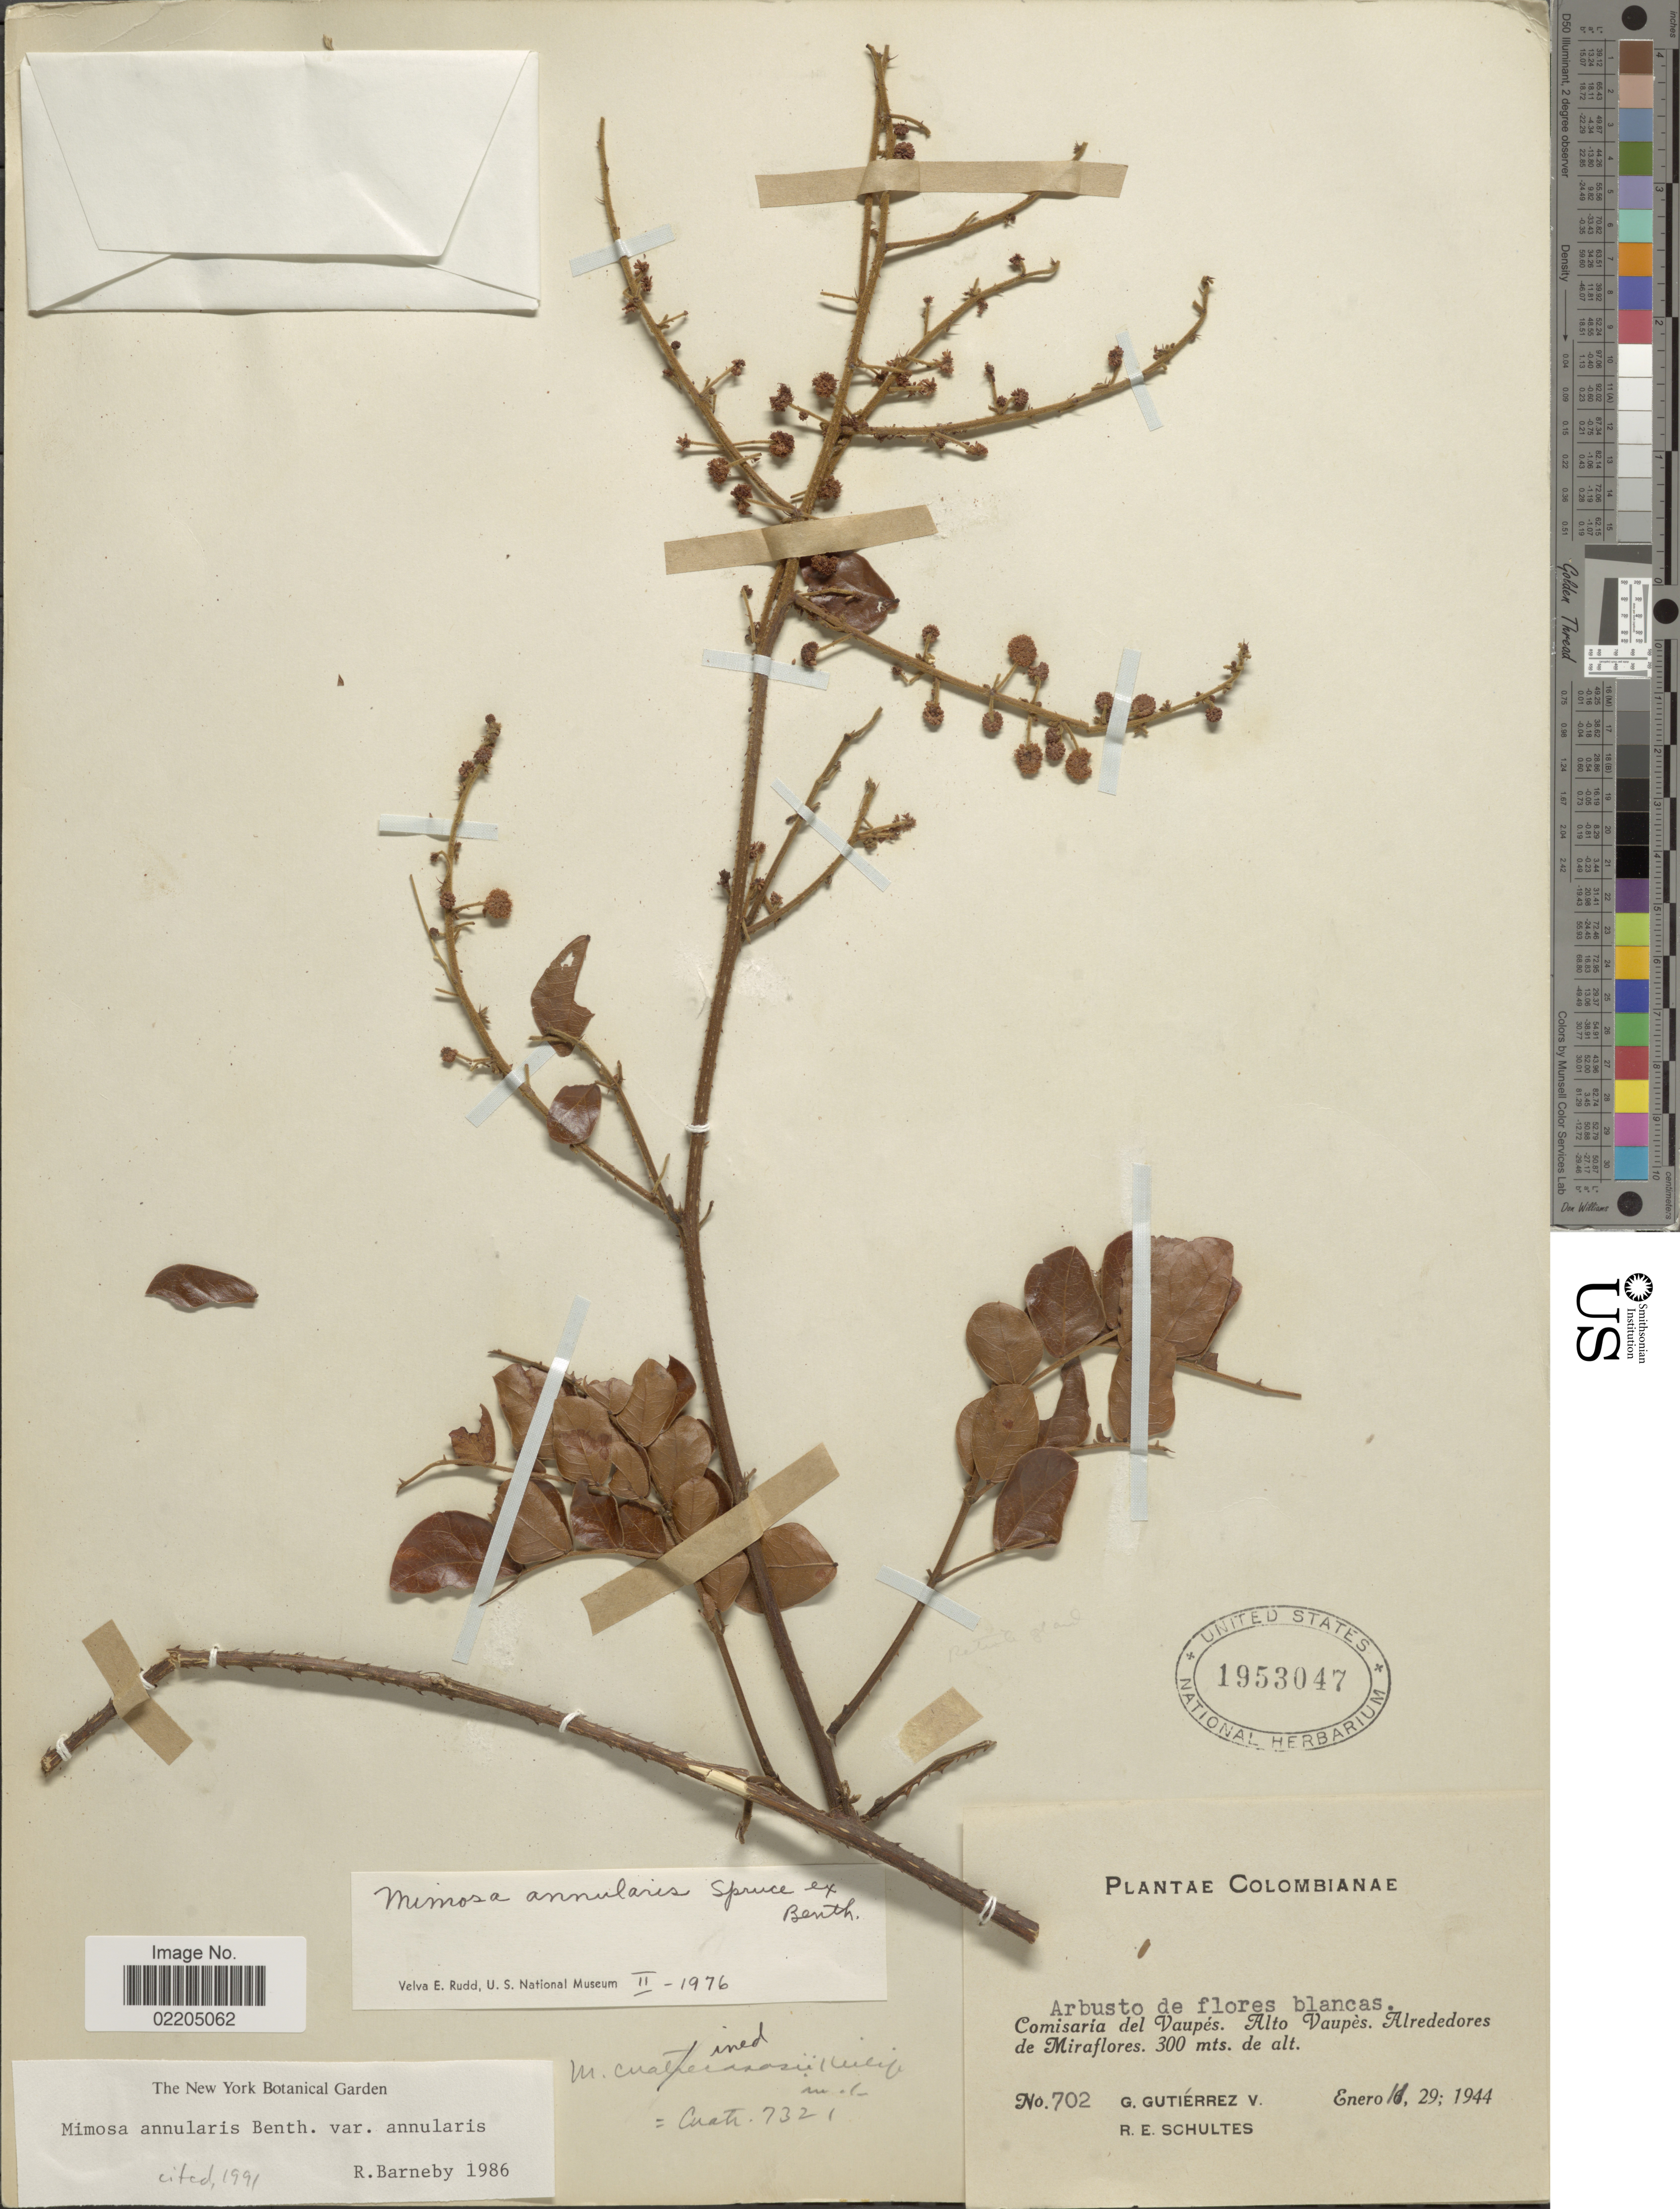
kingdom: Plantae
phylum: Tracheophyta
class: Magnoliopsida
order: Fabales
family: Fabaceae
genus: Mimosa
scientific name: Mimosa annularis var. annularis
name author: Benth.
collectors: G. Gutiérrez V. & R. E. Schultes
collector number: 702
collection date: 1944-01-11/1944-01-29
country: Colombia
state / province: Vaupés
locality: Alto Vaupes. Alrededores de Miraflores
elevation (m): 300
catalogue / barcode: US 1953047